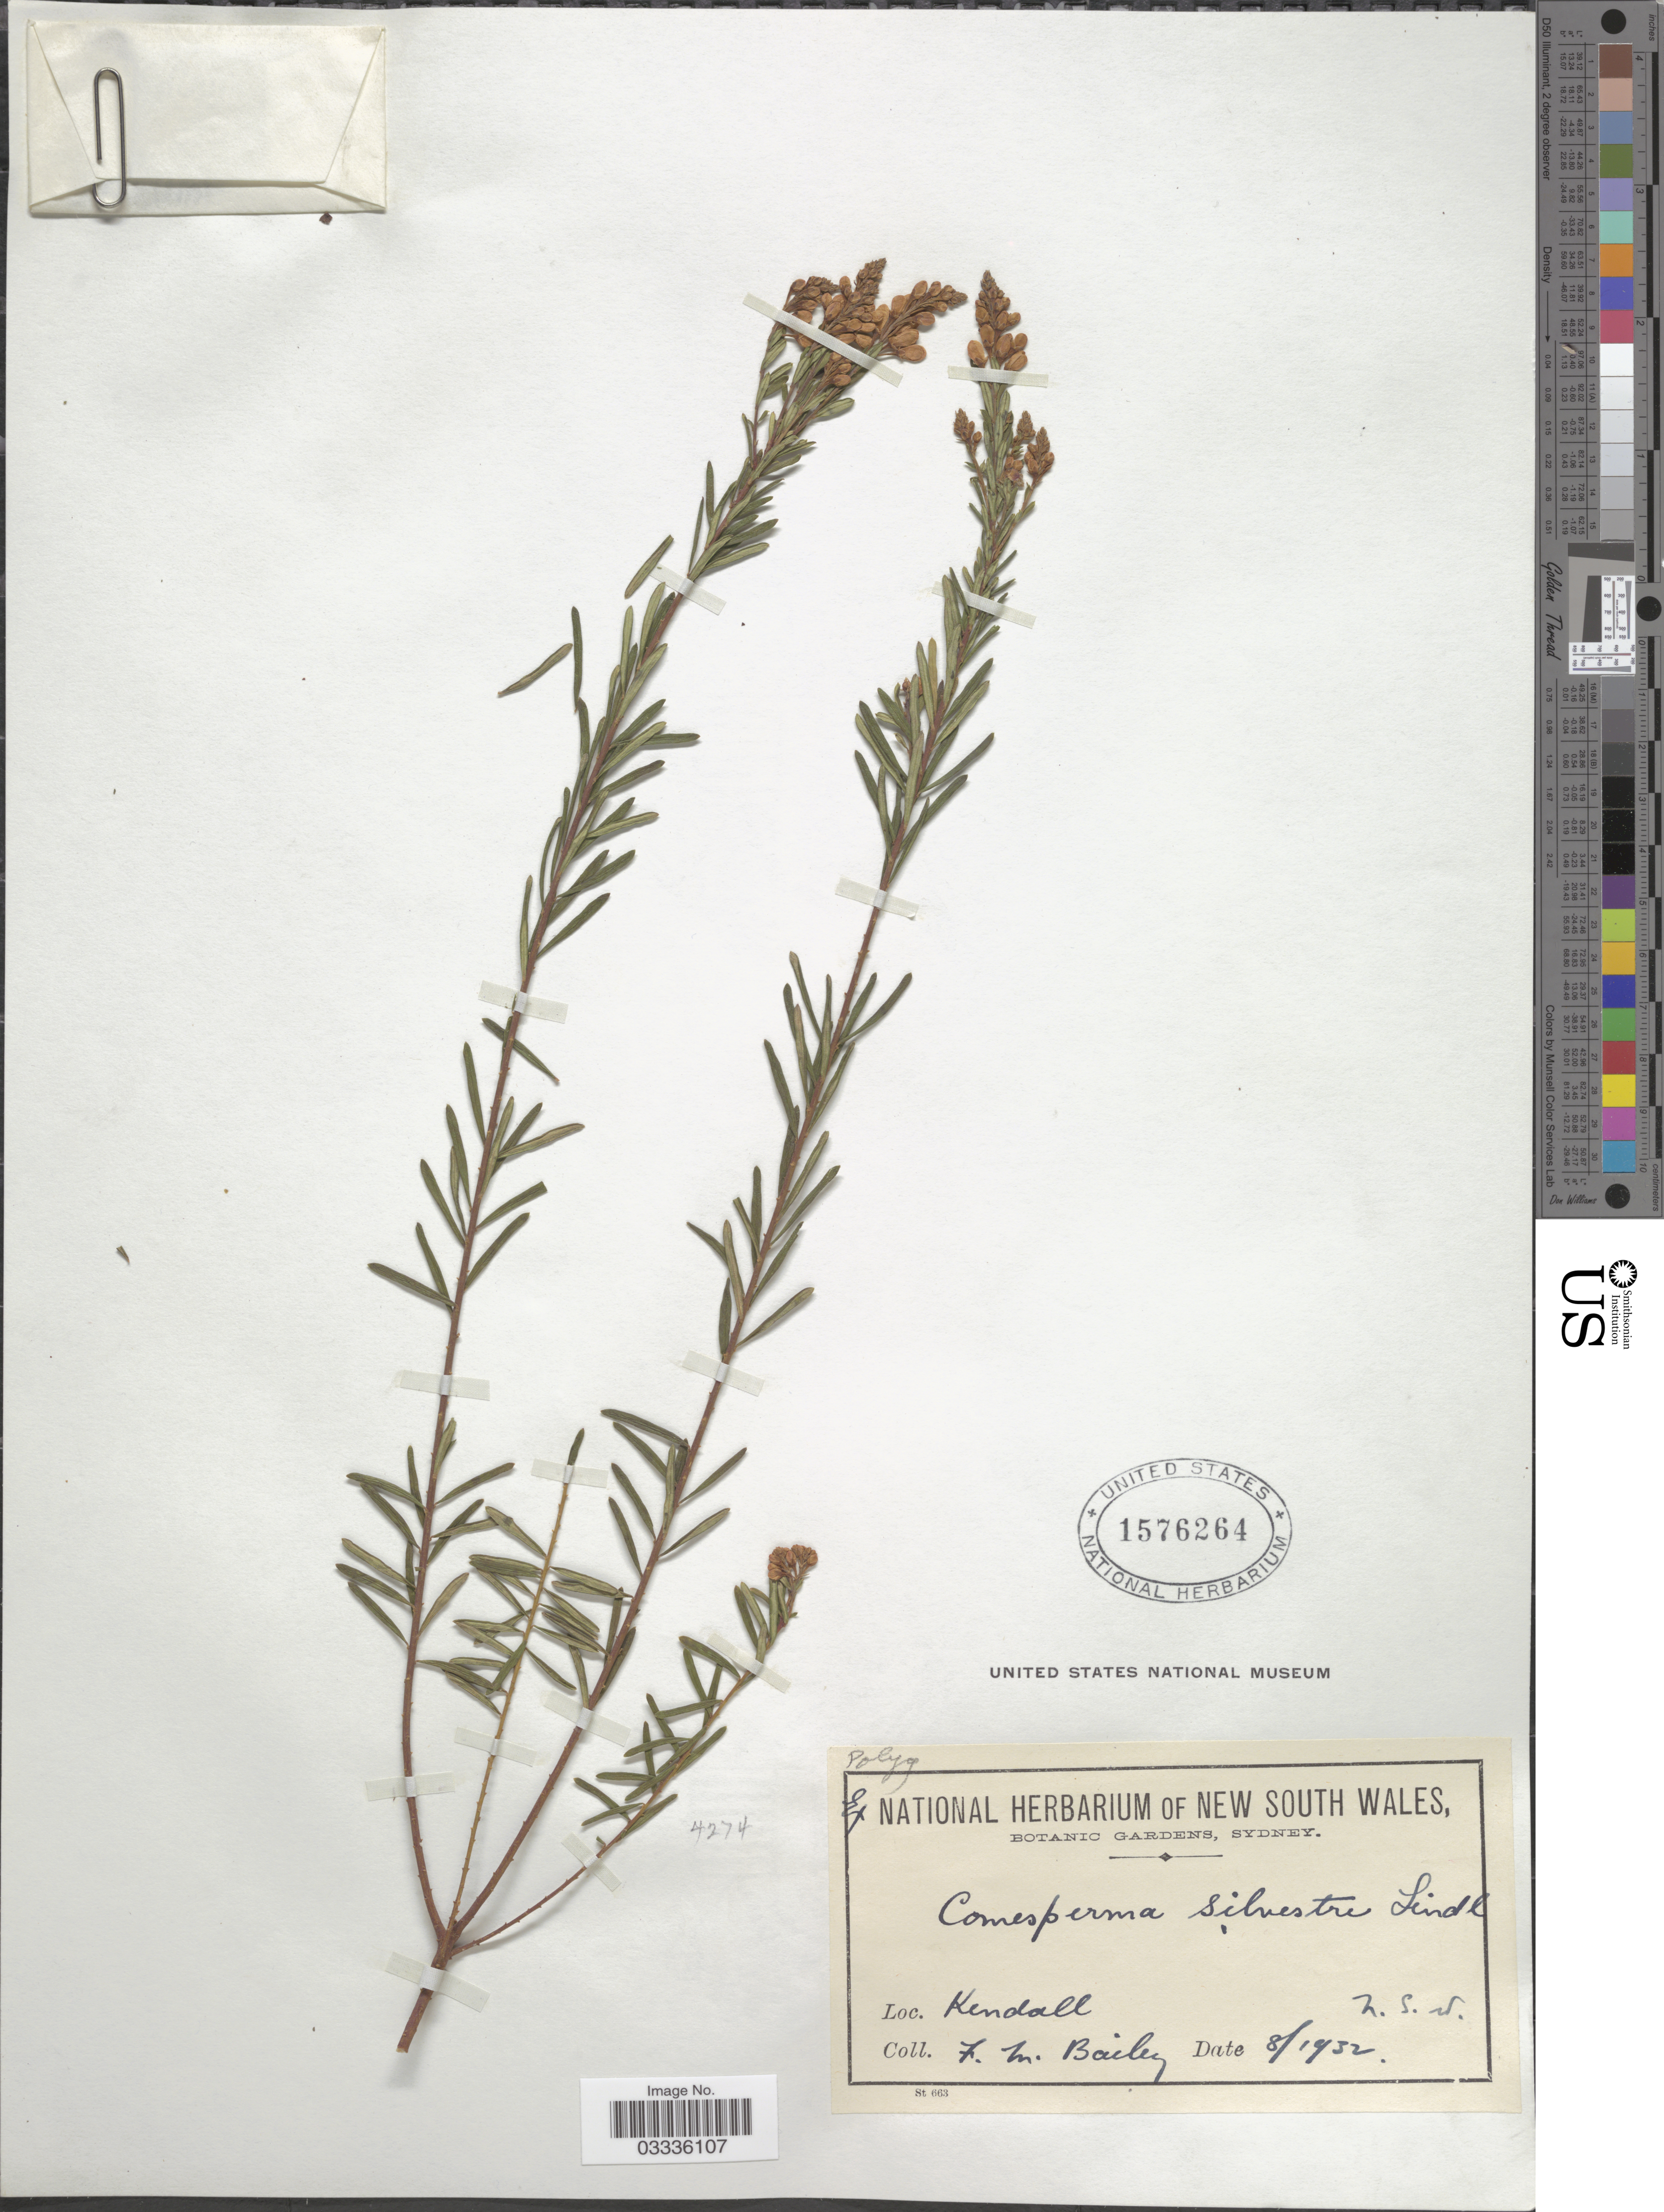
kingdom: Plantae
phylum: Tracheophyta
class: Magnoliopsida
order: Fabales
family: Polygalaceae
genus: Comesperma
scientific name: Comesperma sylvestre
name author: Lindl.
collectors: F. M. Bailey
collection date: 1932-08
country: Australia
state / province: New South Wales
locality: Kendall.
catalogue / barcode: US 1576264